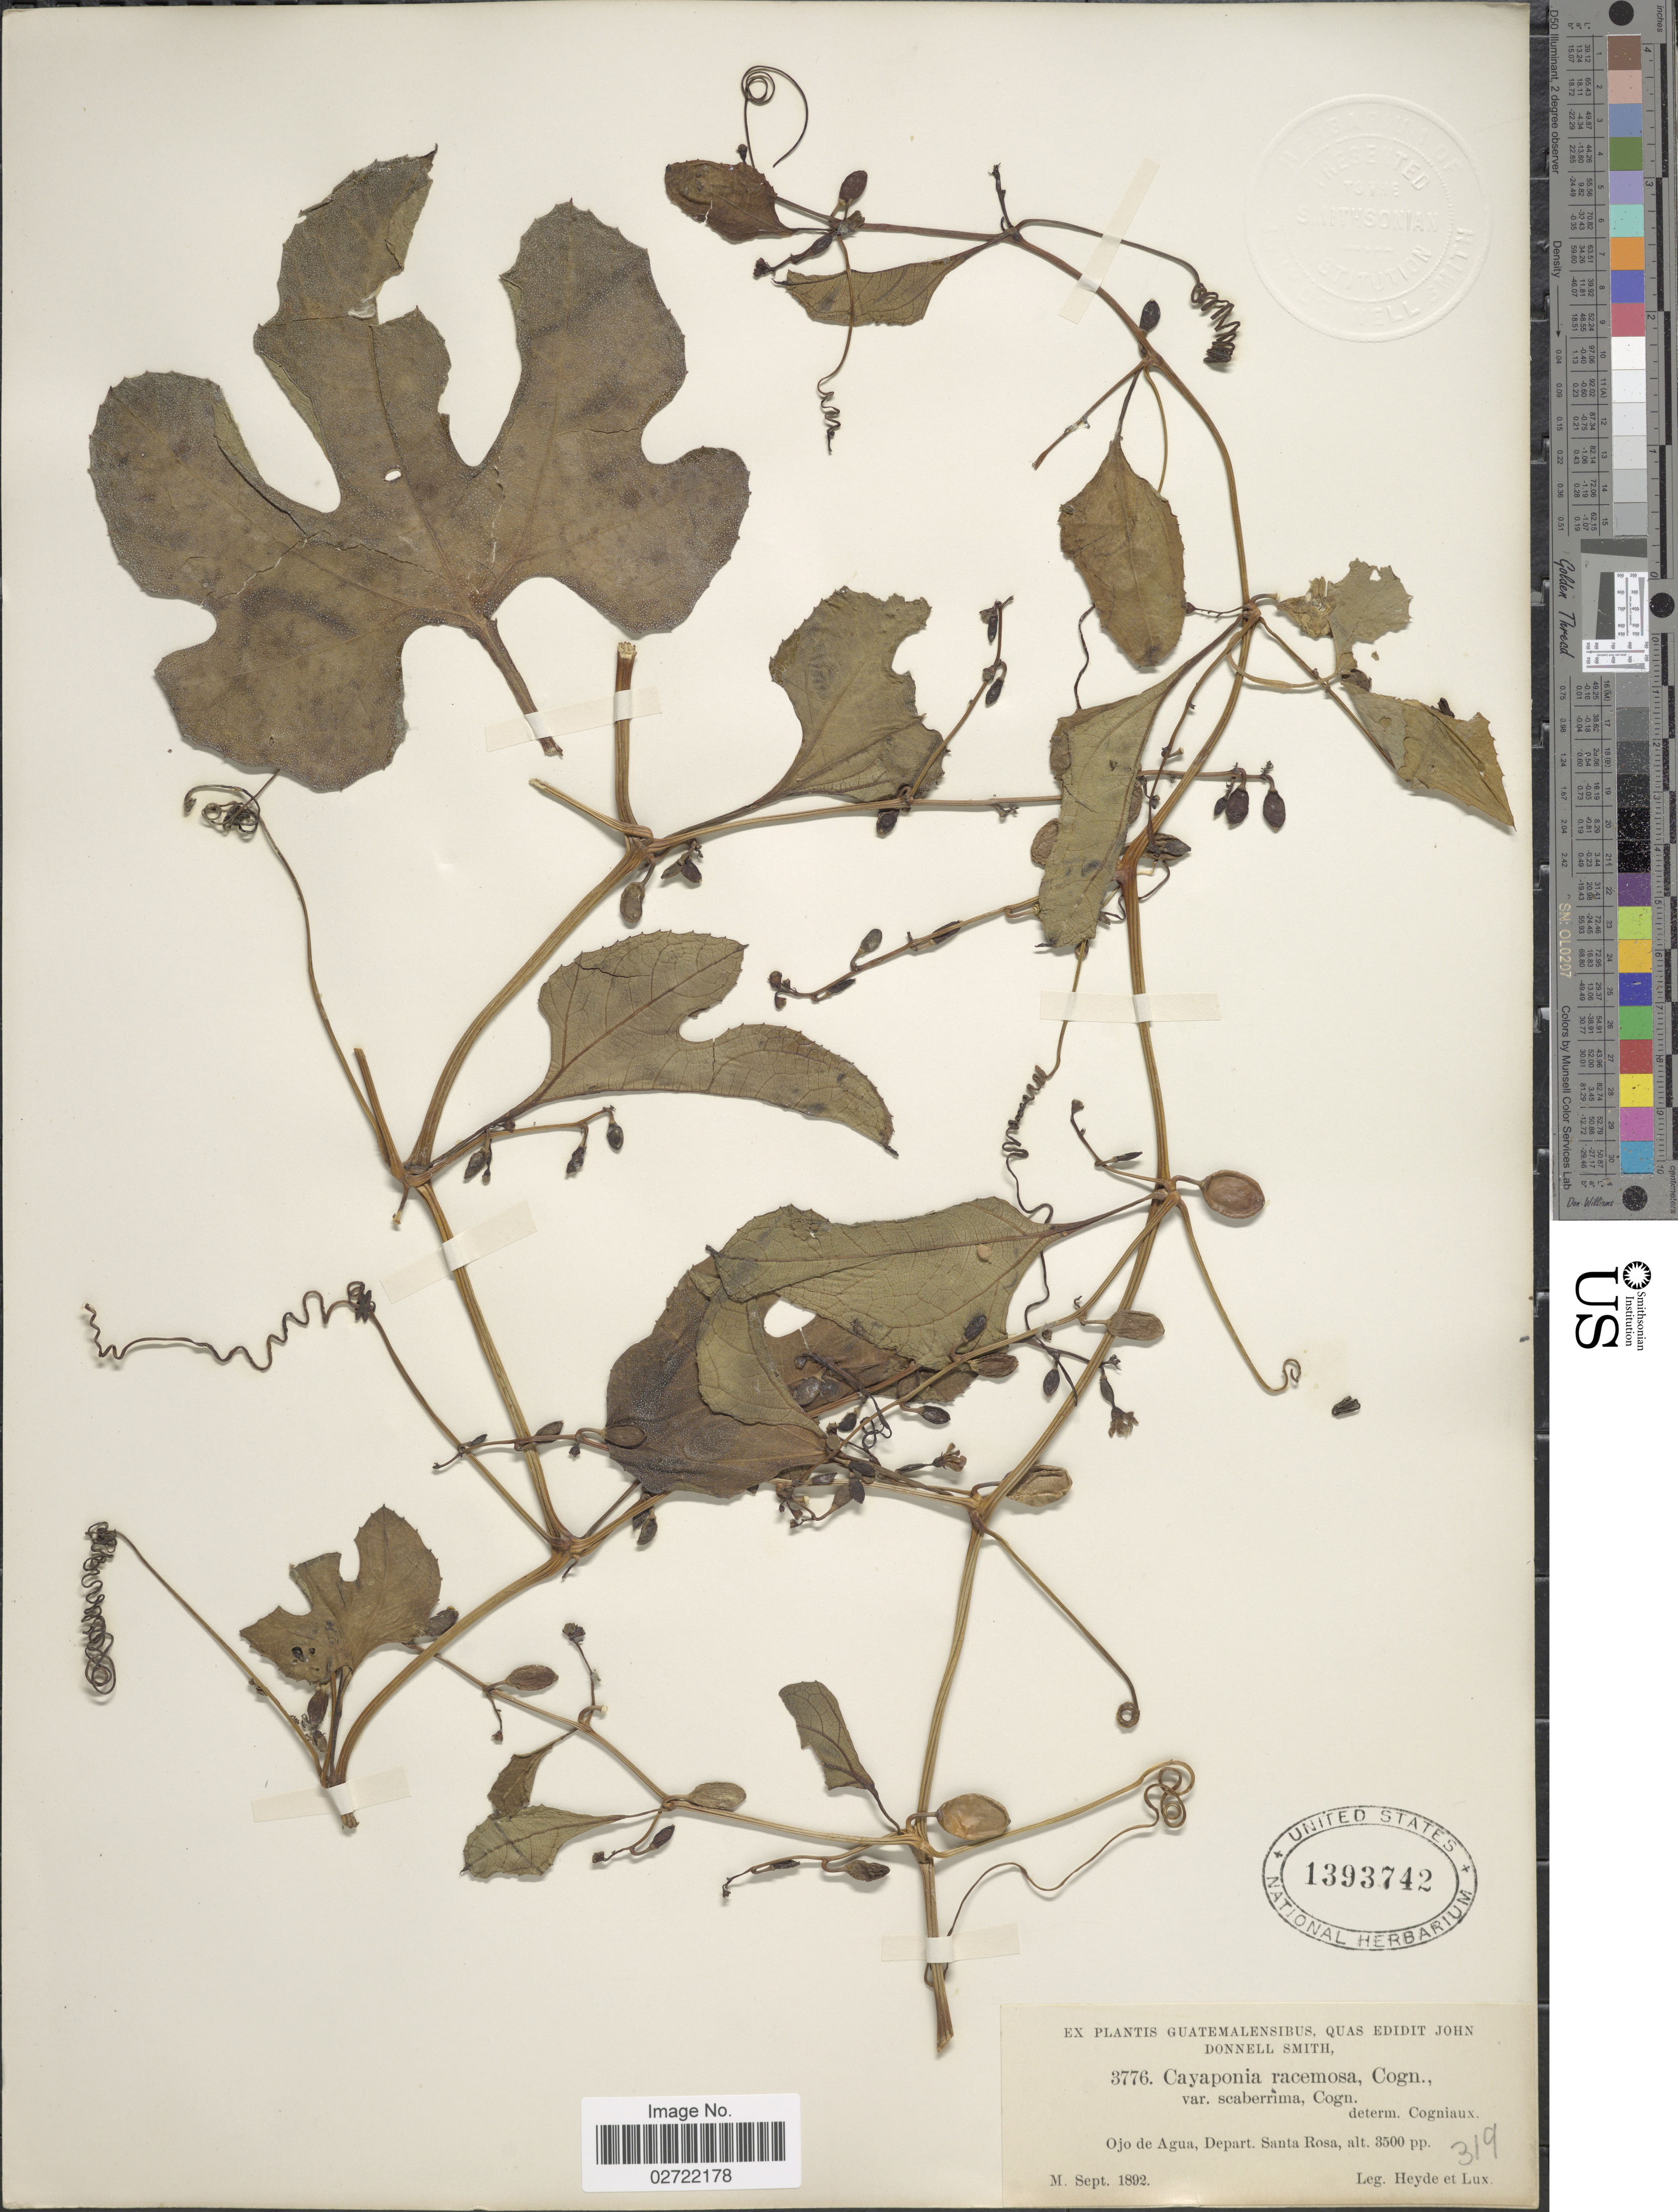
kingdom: Plantae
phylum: Tracheophyta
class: Magnoliopsida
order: Cucurbitales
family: Cucurbitaceae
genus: Cayaponia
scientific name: Cayaponia racemosa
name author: (Mill.) Cogn.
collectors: Heyde & Lux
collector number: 3776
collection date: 1892-09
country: Guatemala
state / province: Santa Rosa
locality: Ojo de Agua, Depart. Santa Rosa.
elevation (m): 1067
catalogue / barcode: US 1393742